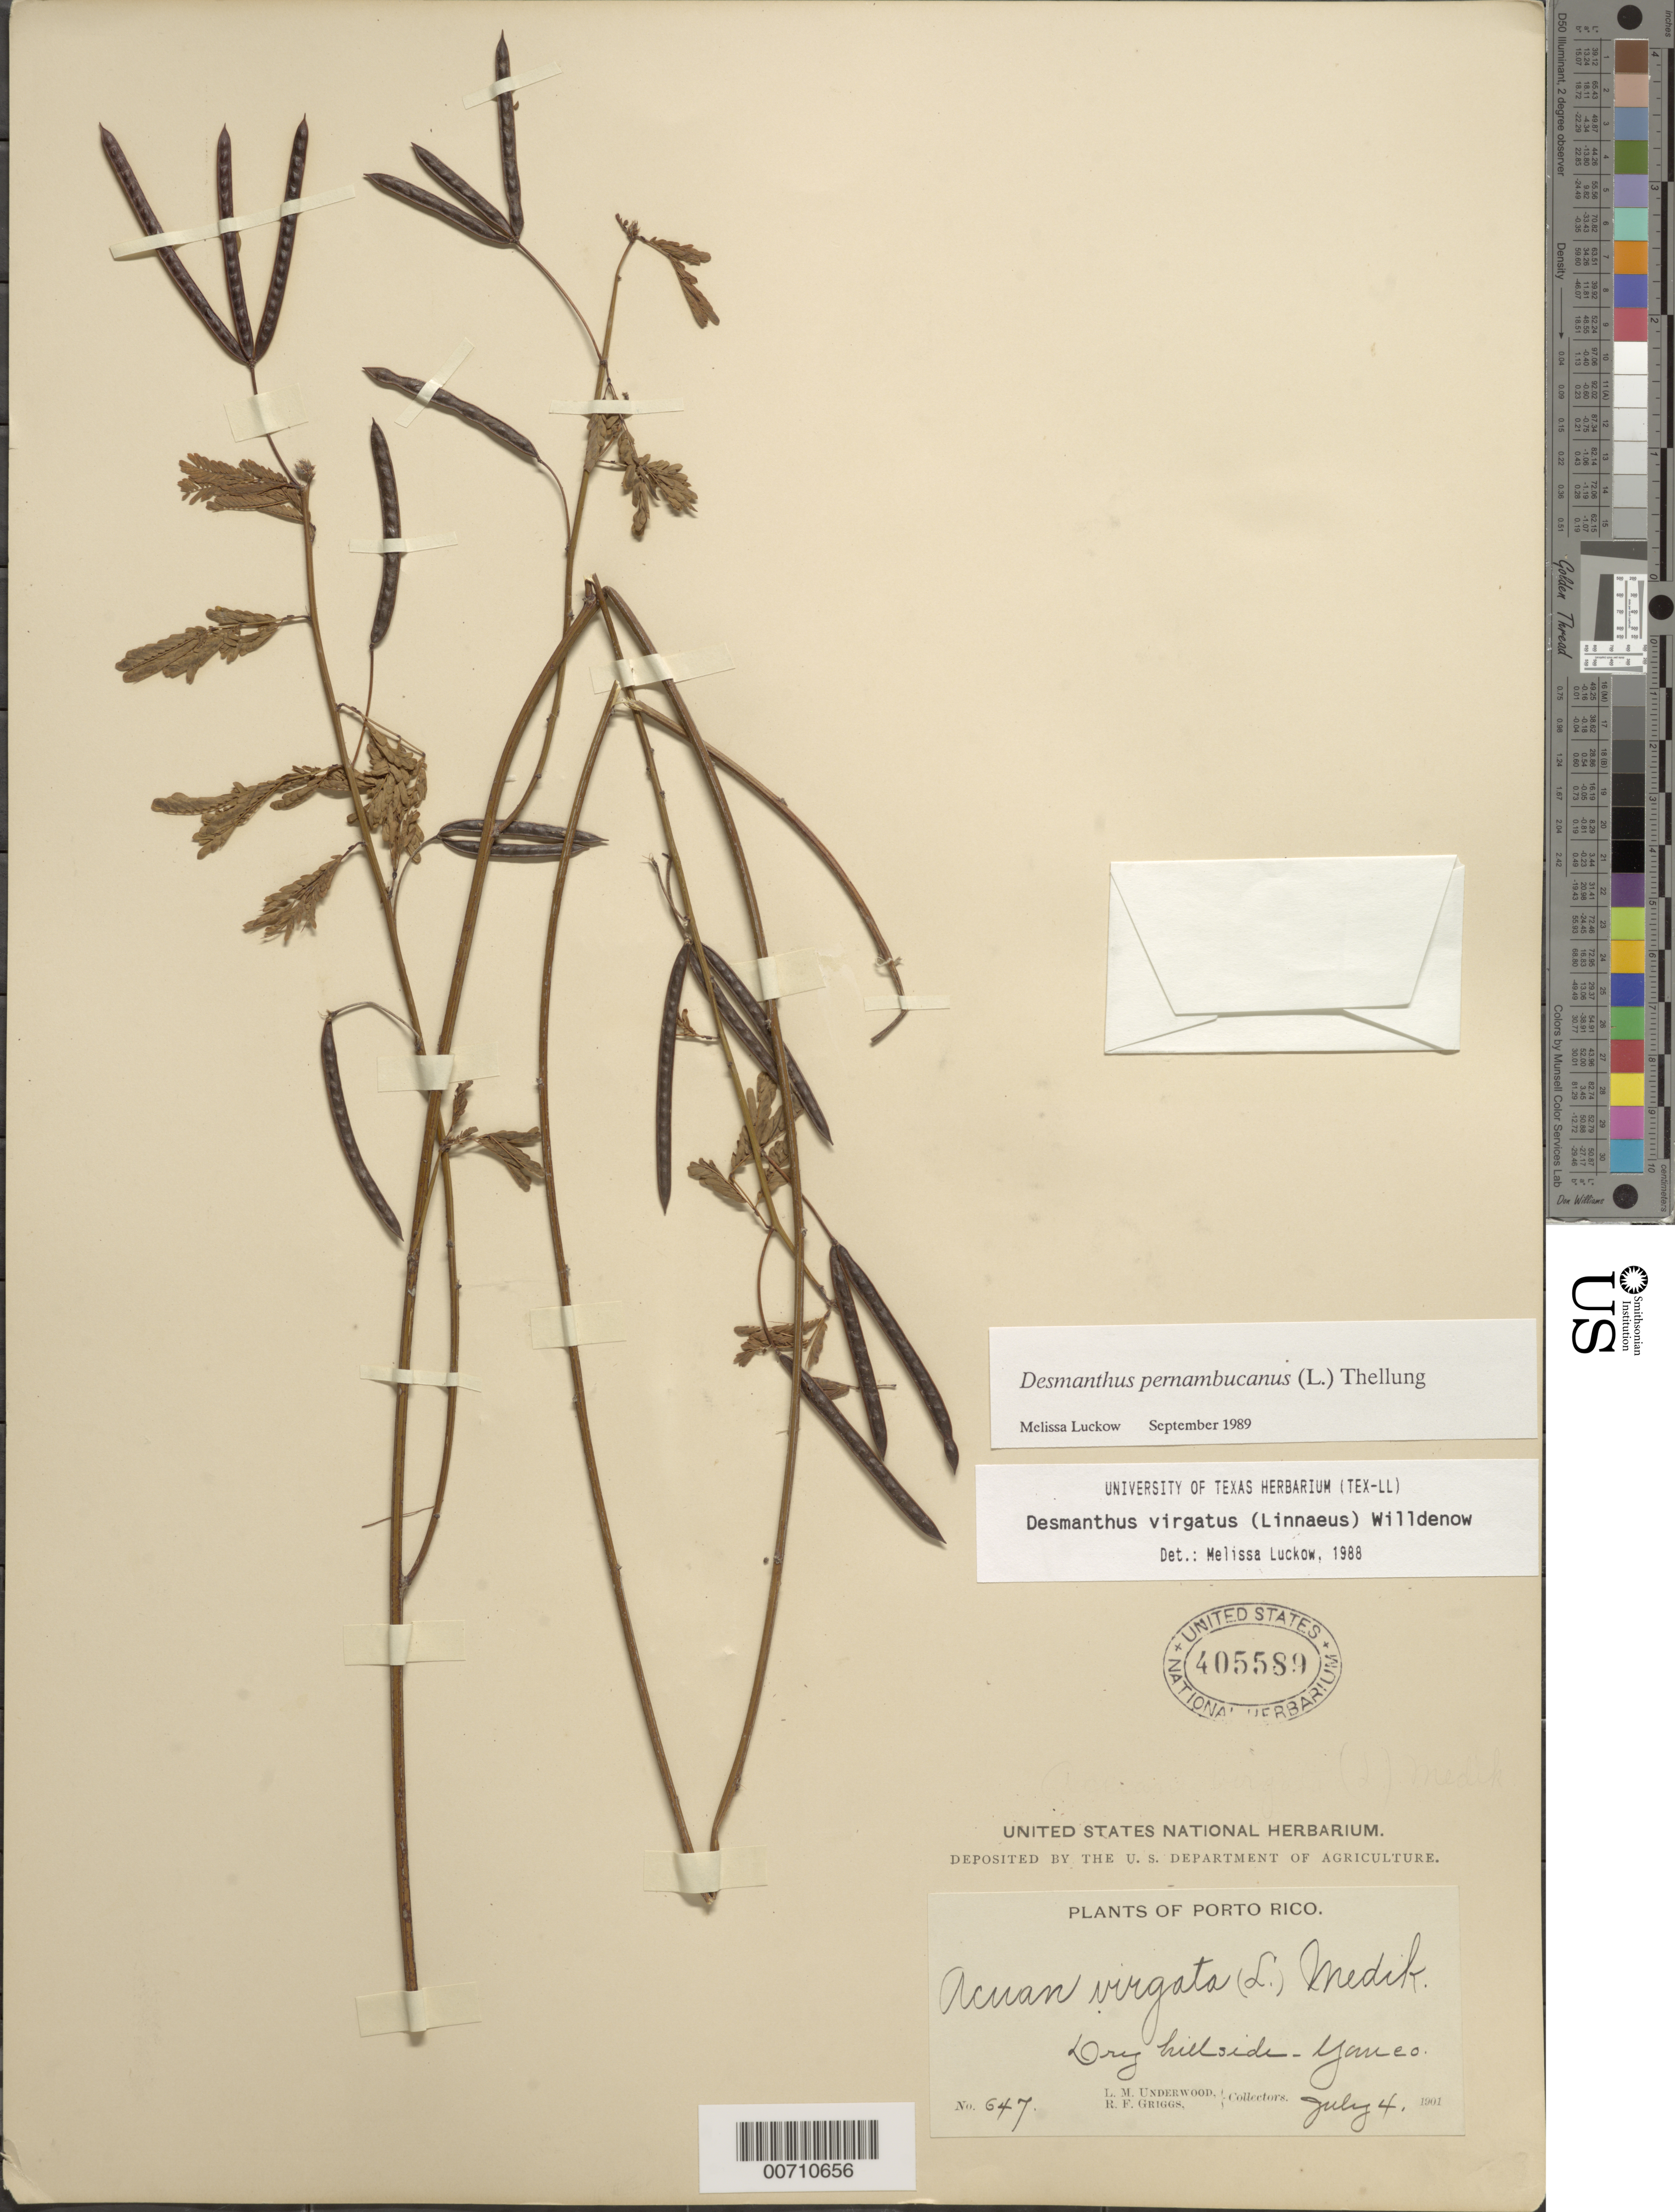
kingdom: Plantae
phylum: Tracheophyta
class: Magnoliopsida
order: Fabales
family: Fabaceae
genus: Desmanthus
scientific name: Desmanthus pernambucanus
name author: (L.) Thell.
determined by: Luckow, M. A.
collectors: L. M. Underwood & R. F. Griggs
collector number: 647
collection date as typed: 04 Jul 1901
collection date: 1901-07-04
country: Puerto Rico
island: Greater Antilles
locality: Yauco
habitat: Dry hillside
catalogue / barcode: US 405589